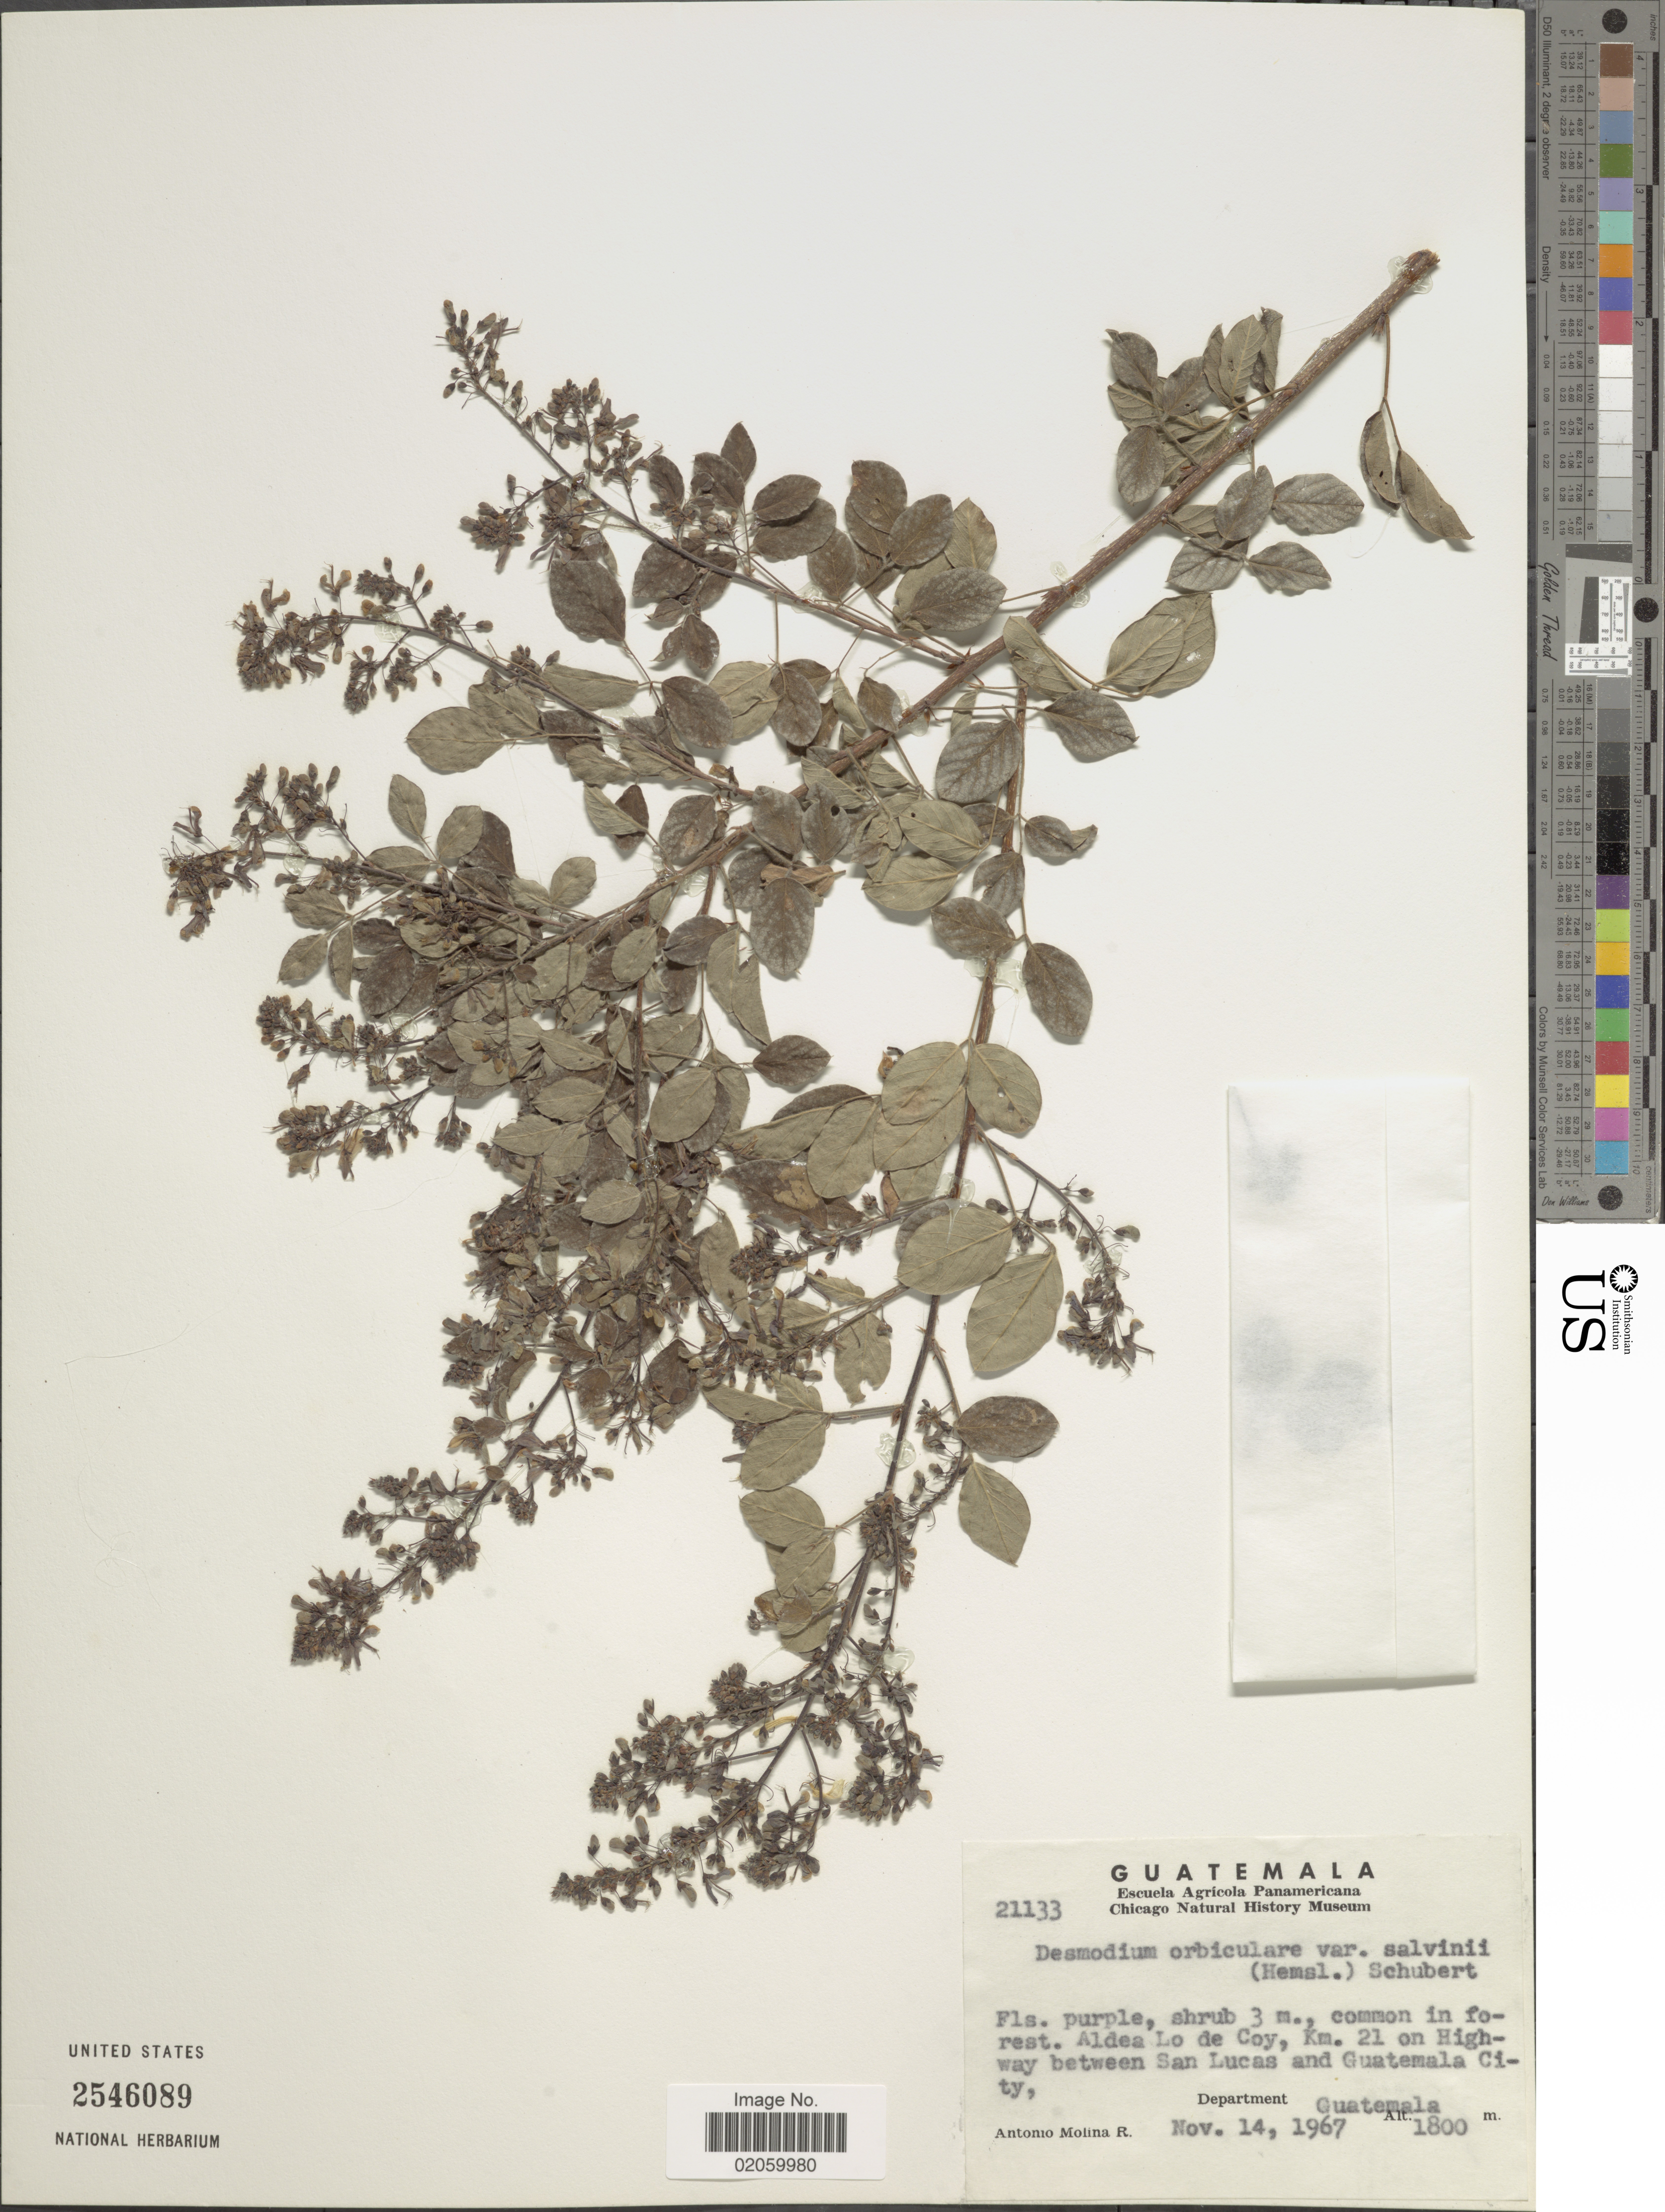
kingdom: Plantae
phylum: Tracheophyta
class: Magnoliopsida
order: Fabales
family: Fabaceae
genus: Desmodium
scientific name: Desmodium orbiculare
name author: Schltdl.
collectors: A. Molina R.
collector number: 21133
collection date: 1967-11-14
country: Guatemala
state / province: Guatemala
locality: Aldea Lo de Coy, Km. 21 om Highway between San Lucas and Guatemala City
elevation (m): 1800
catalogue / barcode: US 2546089